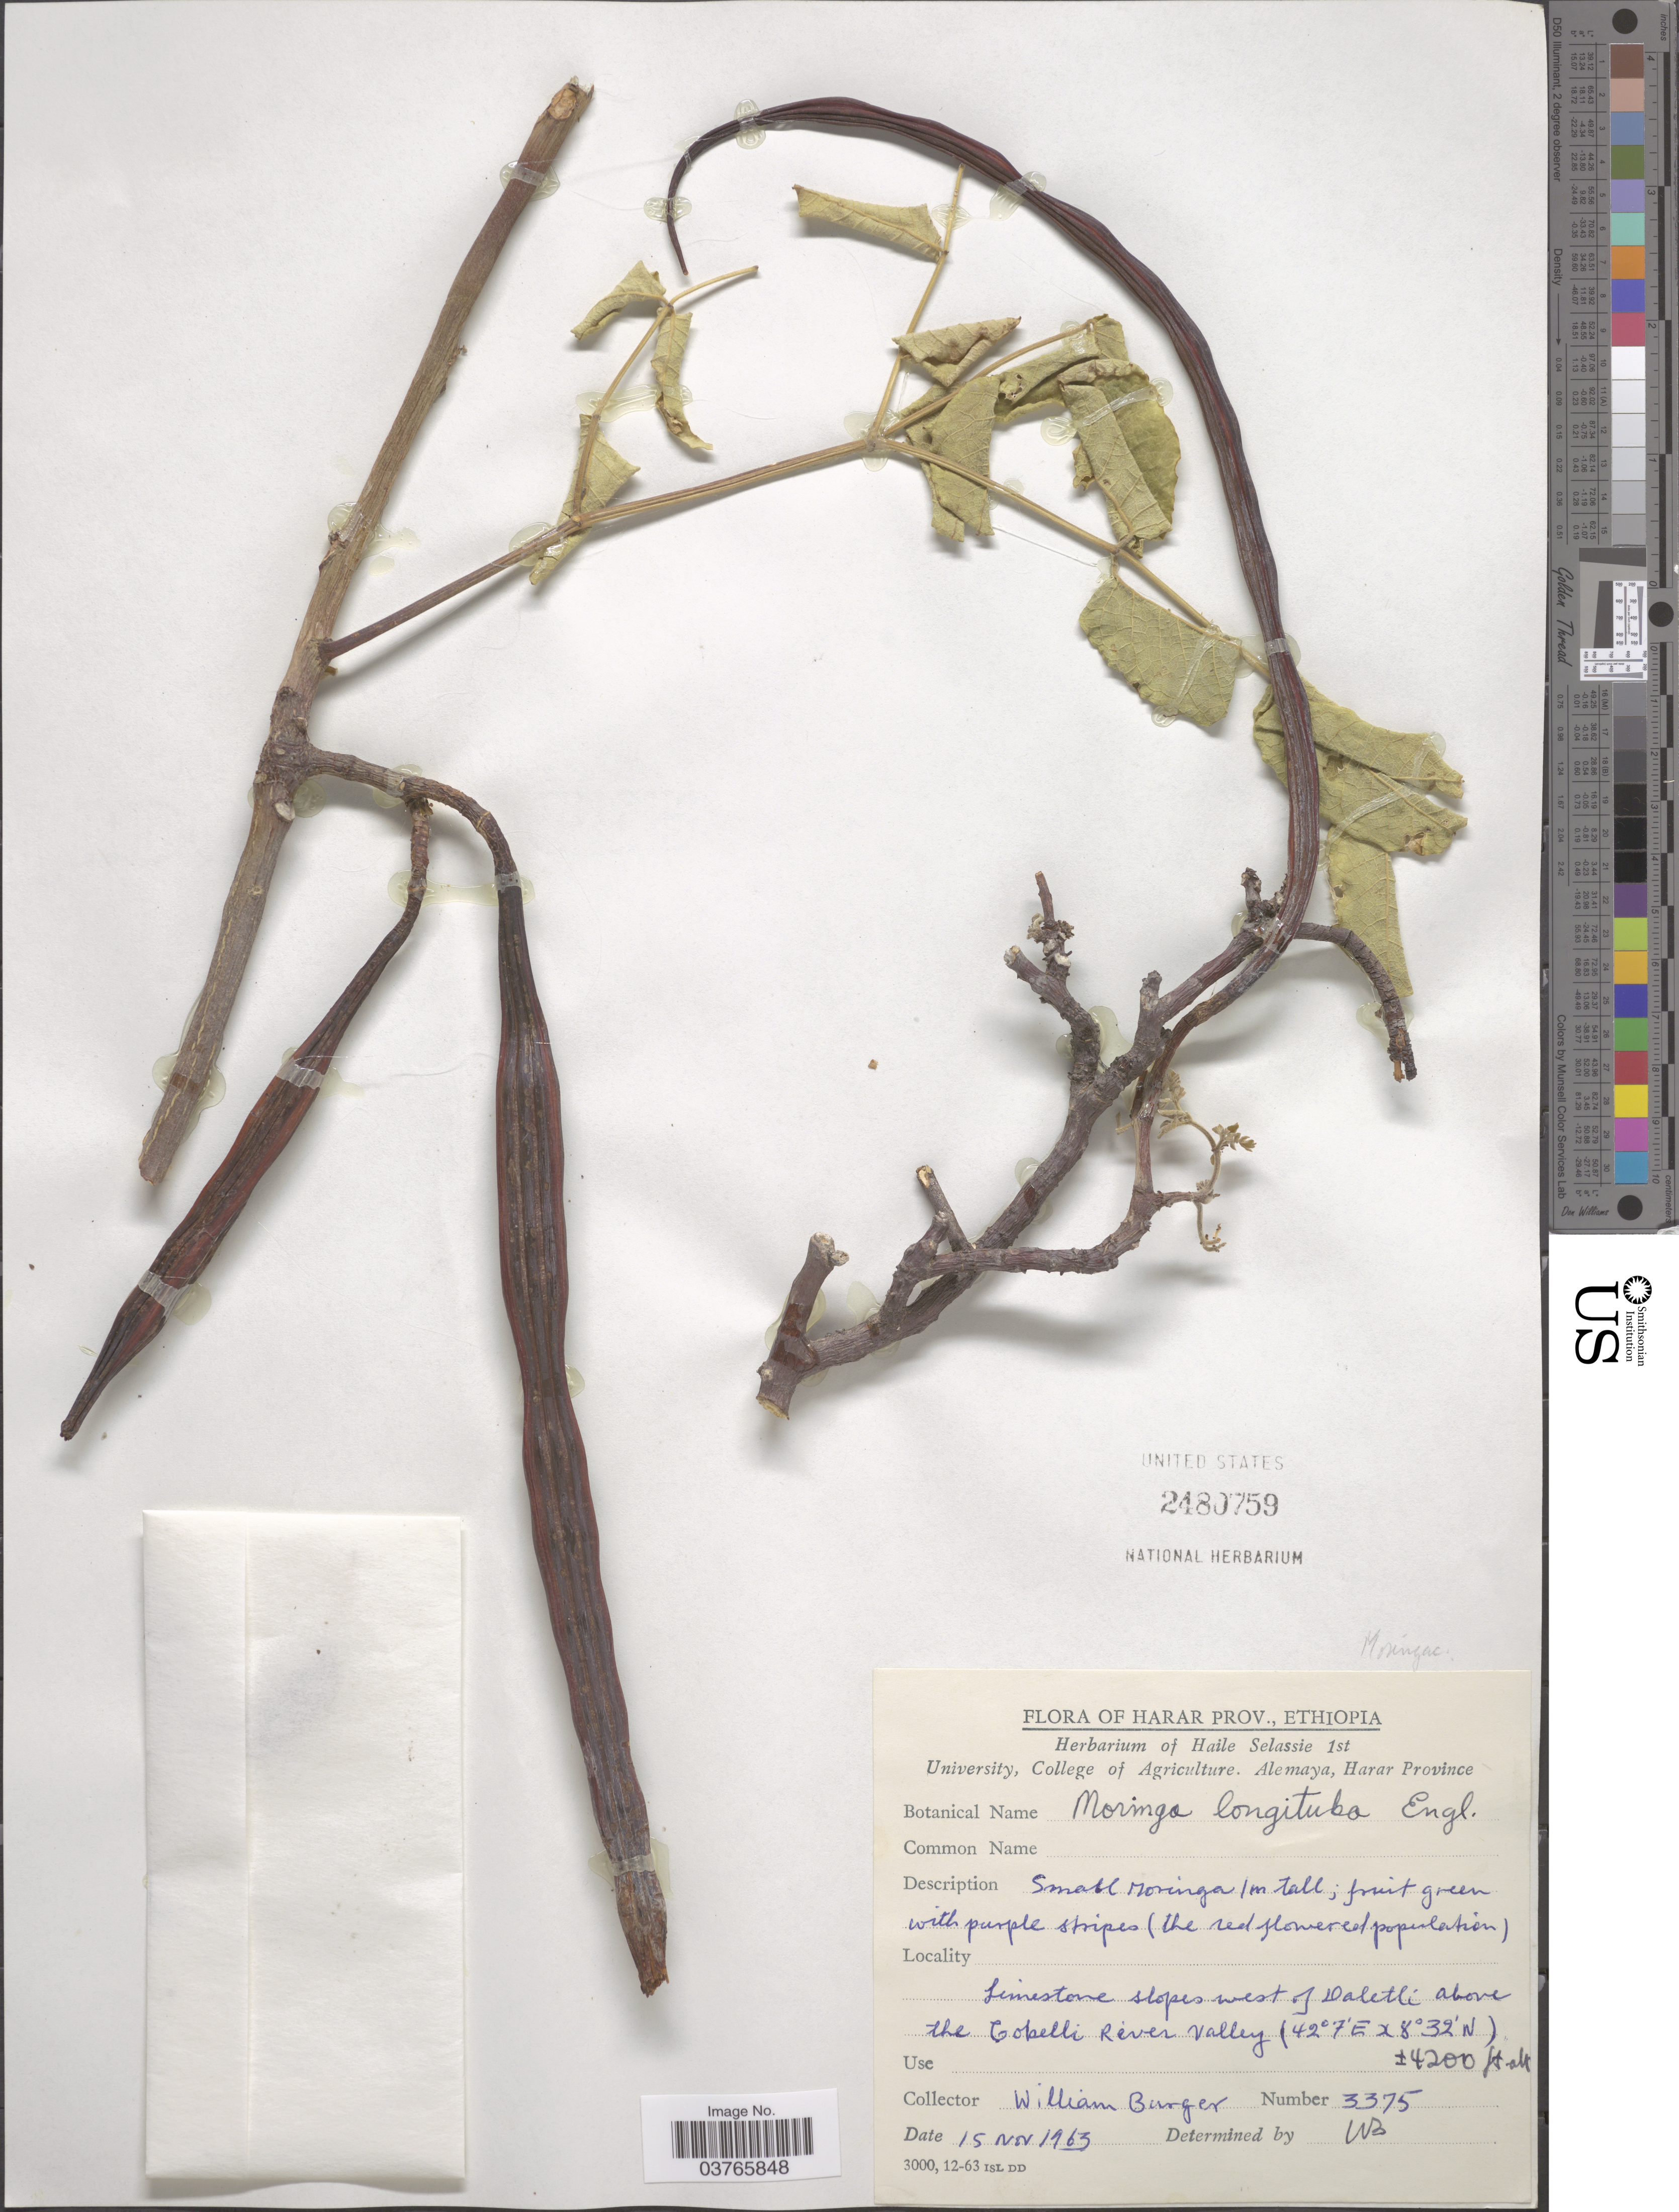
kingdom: Plantae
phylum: Tracheophyta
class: Magnoliopsida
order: Brassicales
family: Moringaceae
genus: Moringa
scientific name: Moringa longituba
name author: Engl.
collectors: W. Burger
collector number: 3375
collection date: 1963-11-15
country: Ethiopia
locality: Harar Prov. Alemaya. Limestone slopes west of Daletli above the Cobelli River Valley.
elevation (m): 1280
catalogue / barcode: US 2480759